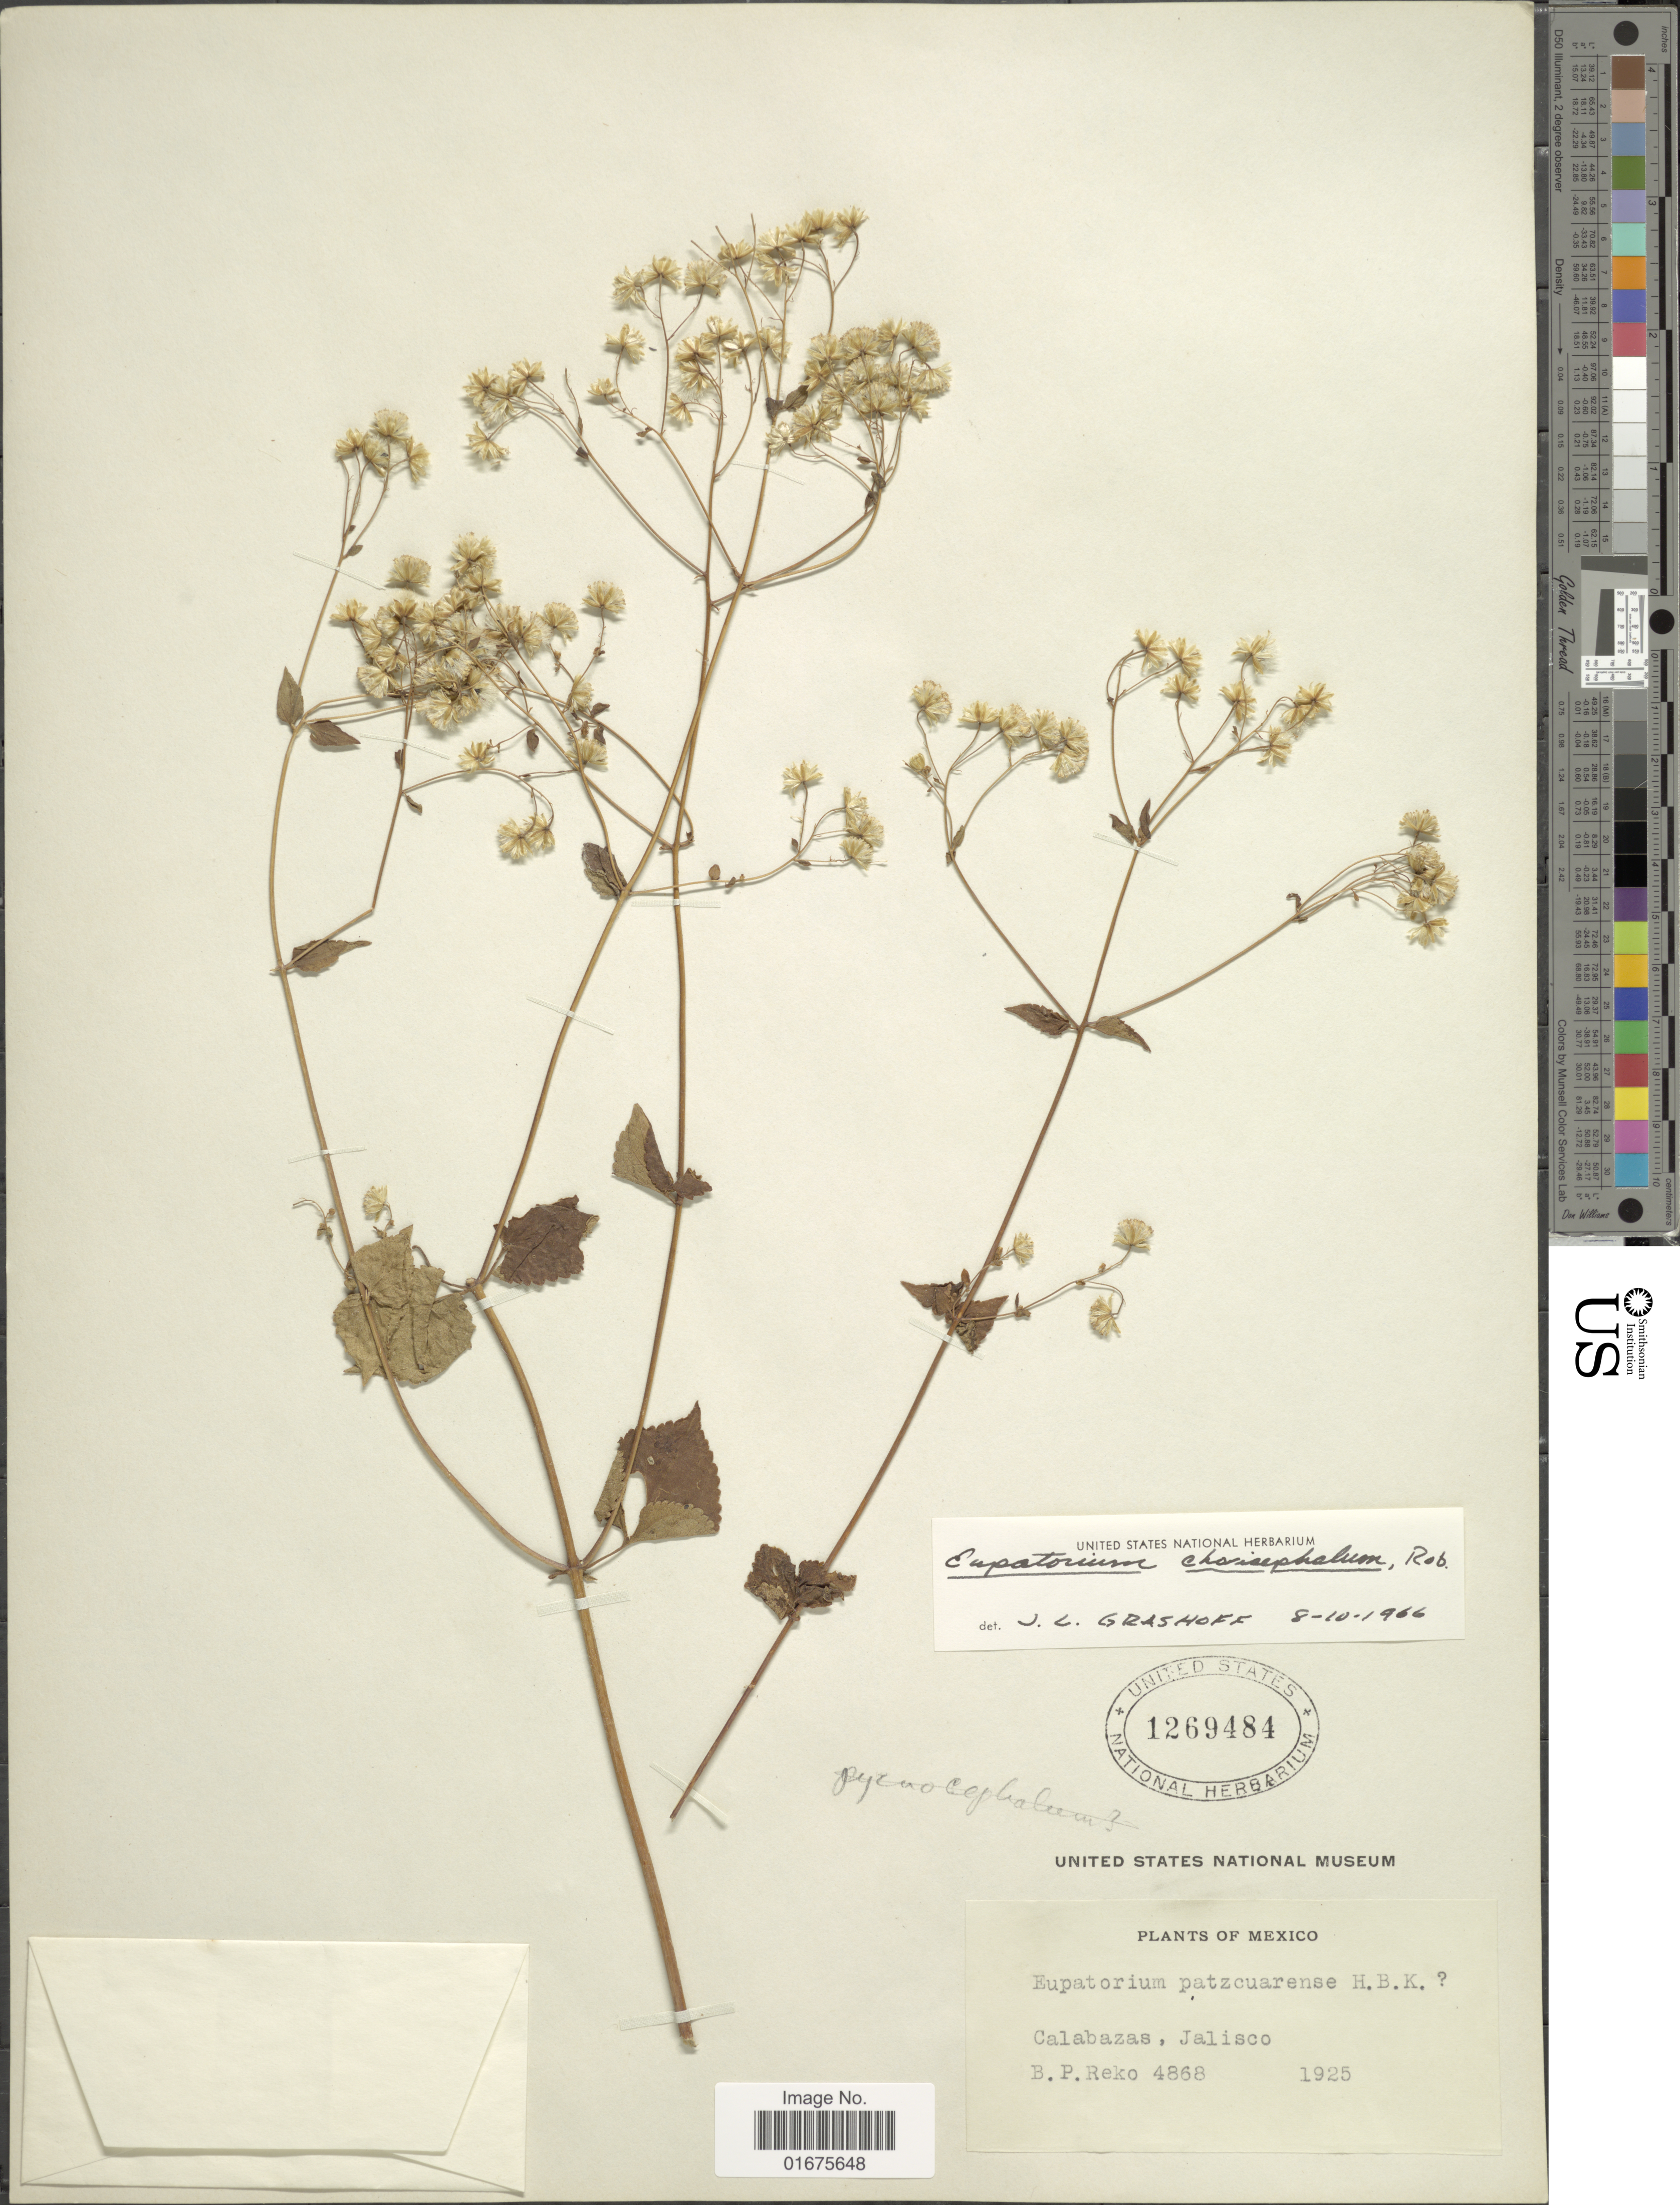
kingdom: Plantae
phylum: Tracheophyta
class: Magnoliopsida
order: Asterales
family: Asteraceae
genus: Ageratina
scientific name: Ageratina choricephala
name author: (B.L. Rob.) R.M. King & H. Rob.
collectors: B. P. Reko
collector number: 4868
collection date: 1925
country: Mexico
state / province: Jalisco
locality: Calabazas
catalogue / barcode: US 1269484